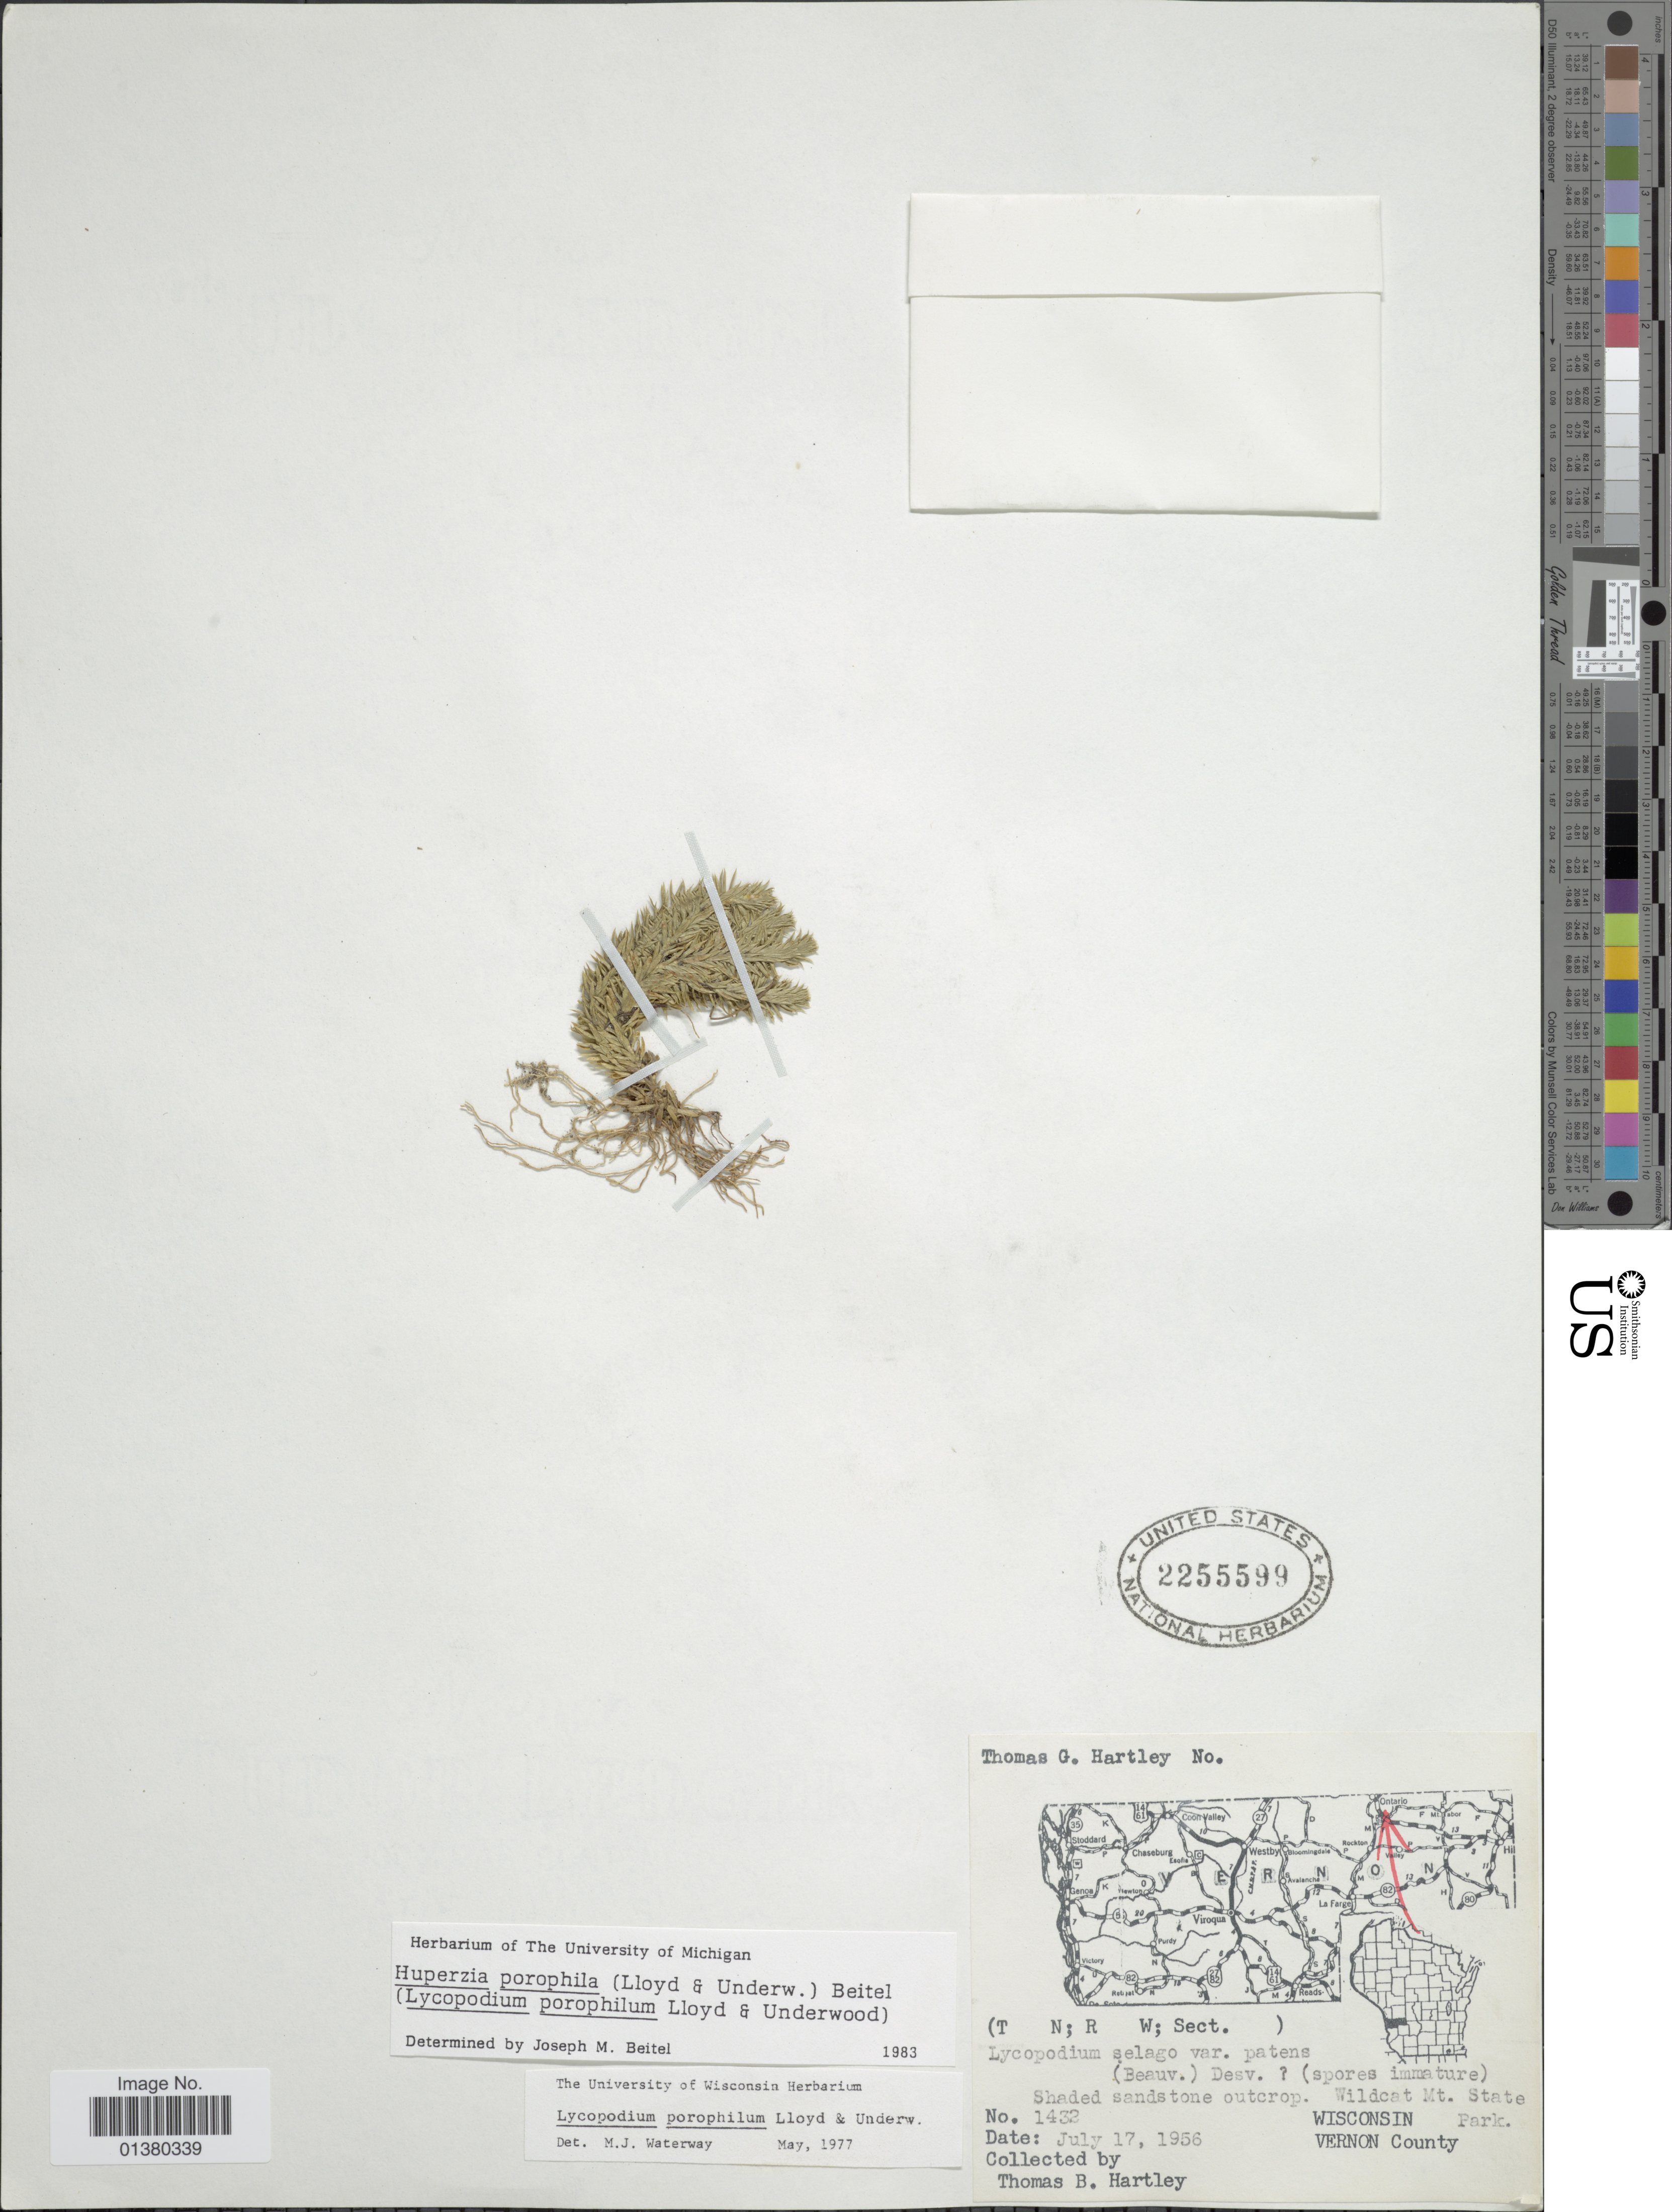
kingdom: Plantae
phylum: Tracheophyta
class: Lycopodiopsida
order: Lycopodiales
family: Lycopodiaceae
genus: Huperzia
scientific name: Huperzia porophila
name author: (F.E. Lloyd & Underw.) Holub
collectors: T. B. Hartley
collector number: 1432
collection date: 1956-07-17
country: United States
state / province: Wisconsin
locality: Wildcat Mt State Park, Vernon County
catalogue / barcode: US 2255599